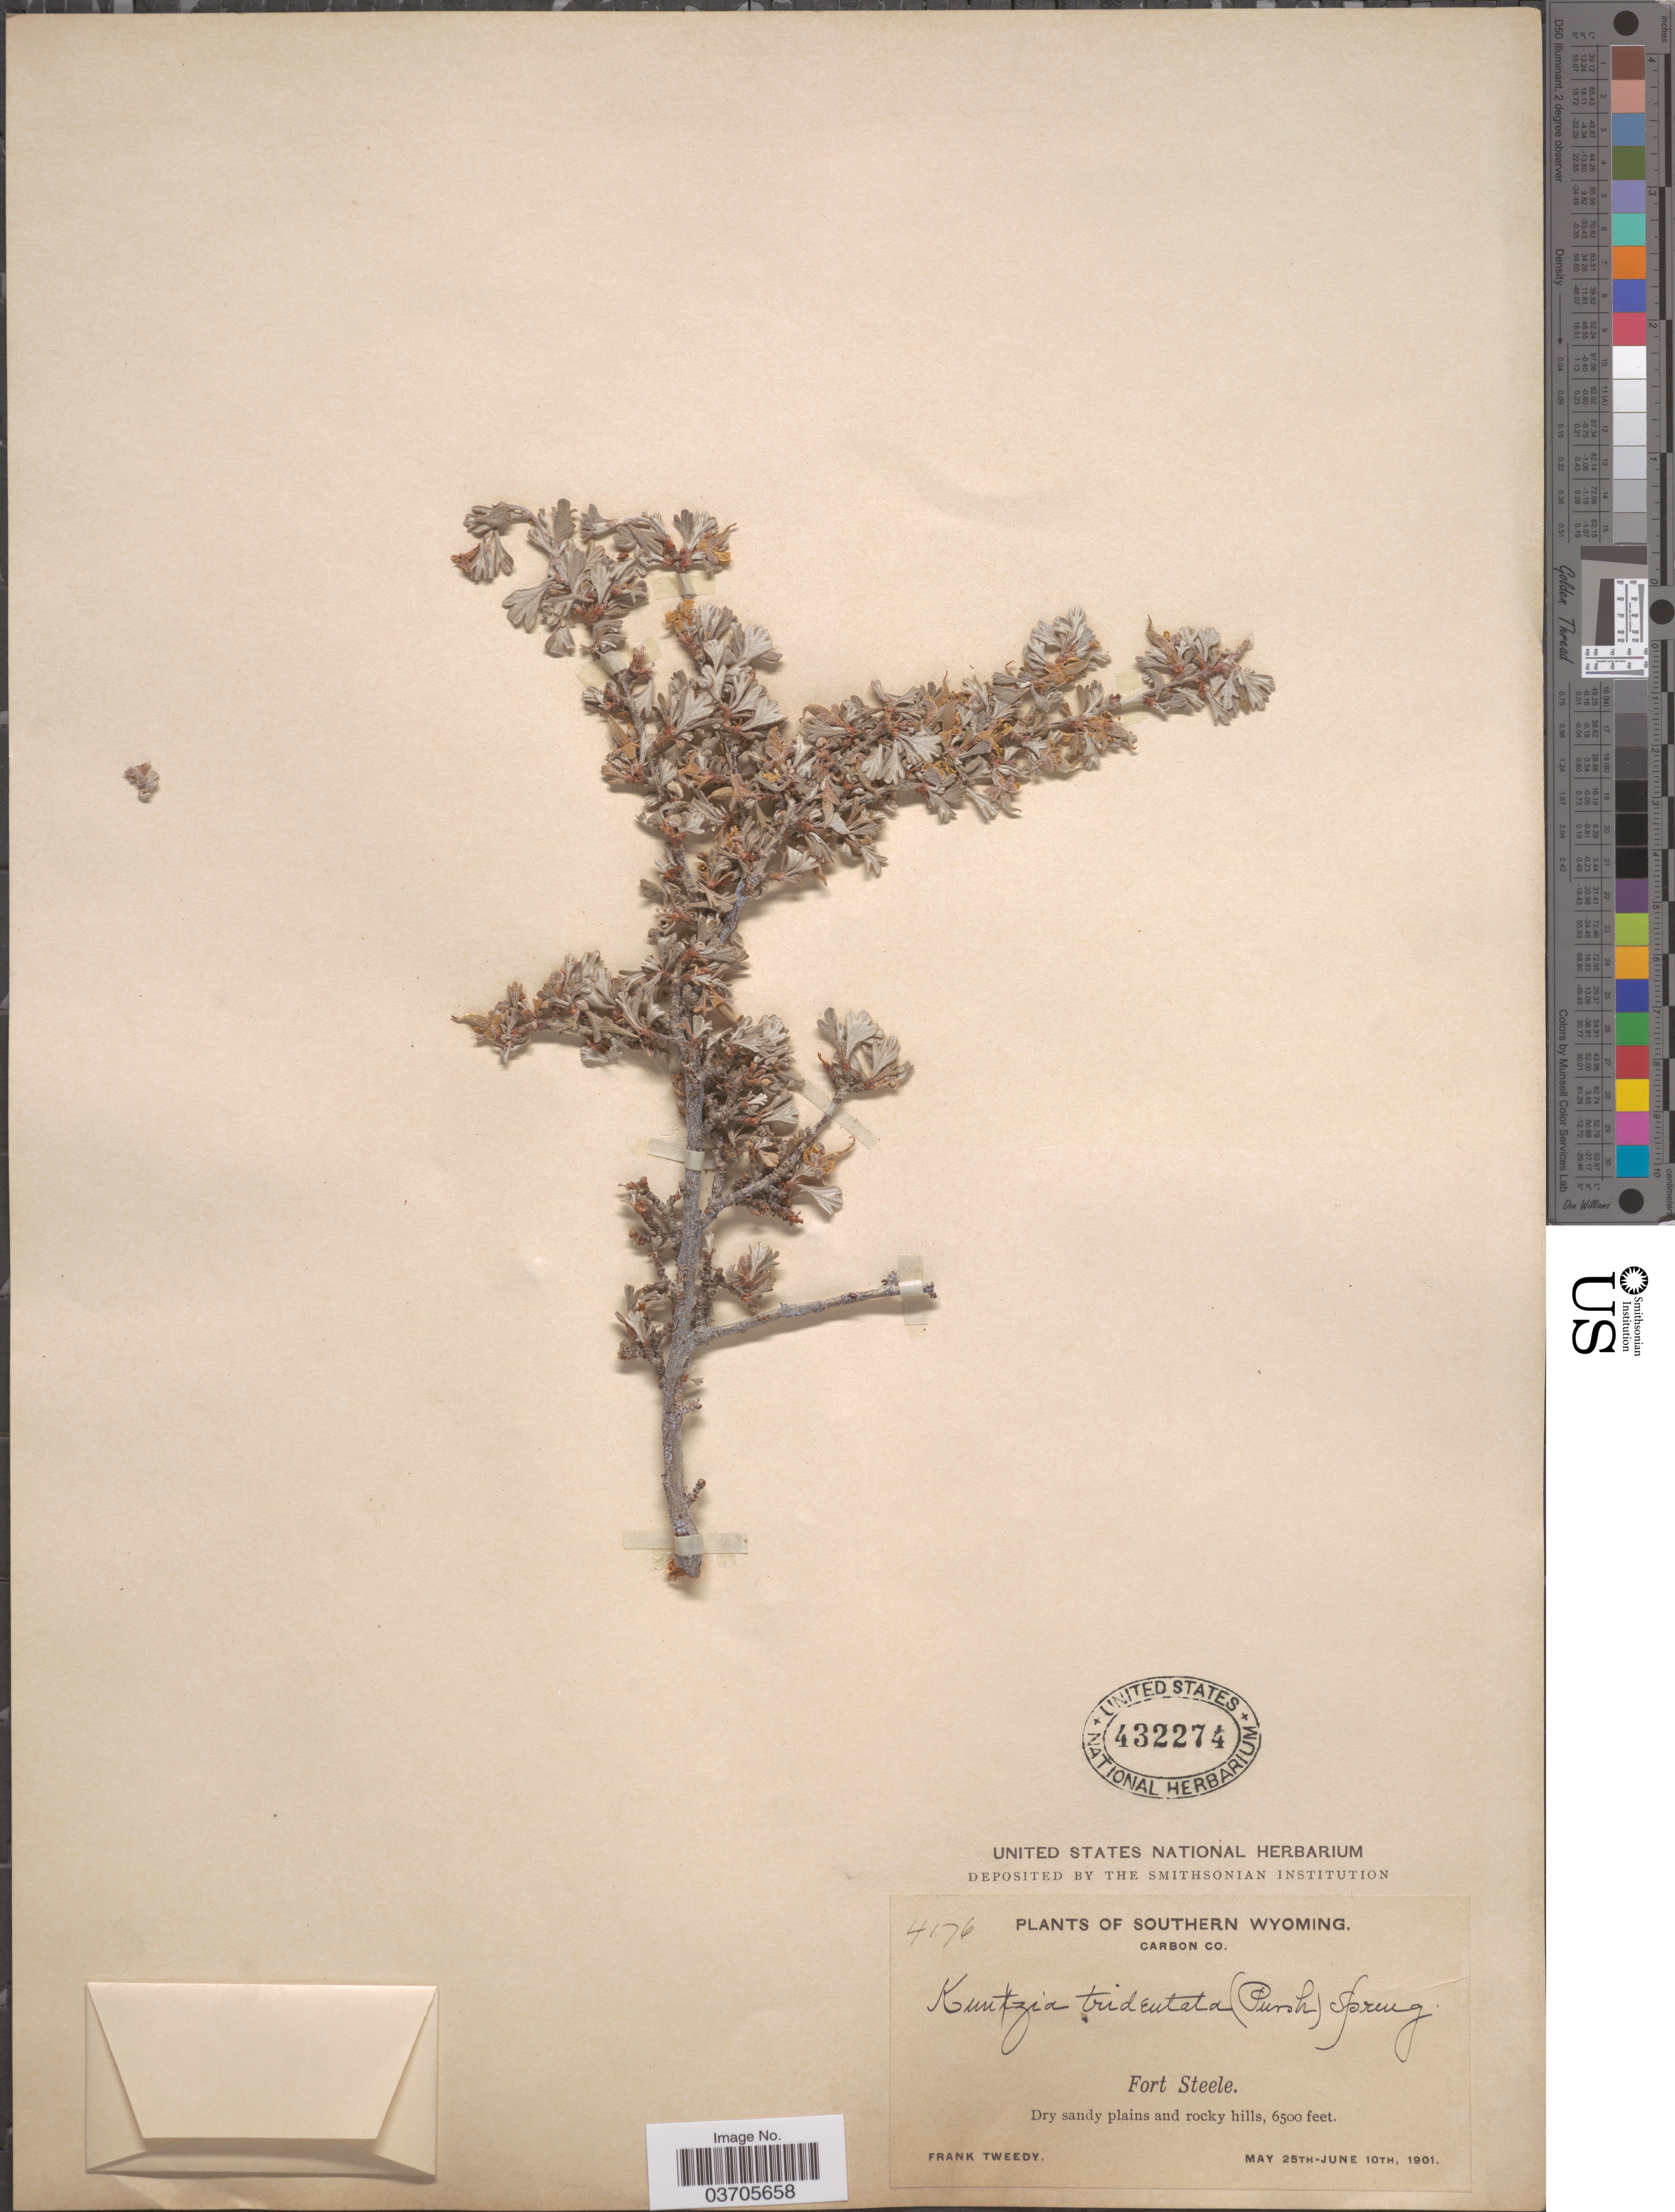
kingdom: Plantae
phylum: Tracheophyta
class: Magnoliopsida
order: Rosales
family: Rosaceae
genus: Purshia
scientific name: Purshia tridentata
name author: (Pursh) DC.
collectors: F. Tweedy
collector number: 4176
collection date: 1901-05-25/1901-06-10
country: United States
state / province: Wyoming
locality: Southern Wyoming. Carbon Co. Fort Steele.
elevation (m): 1981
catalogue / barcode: US 432274